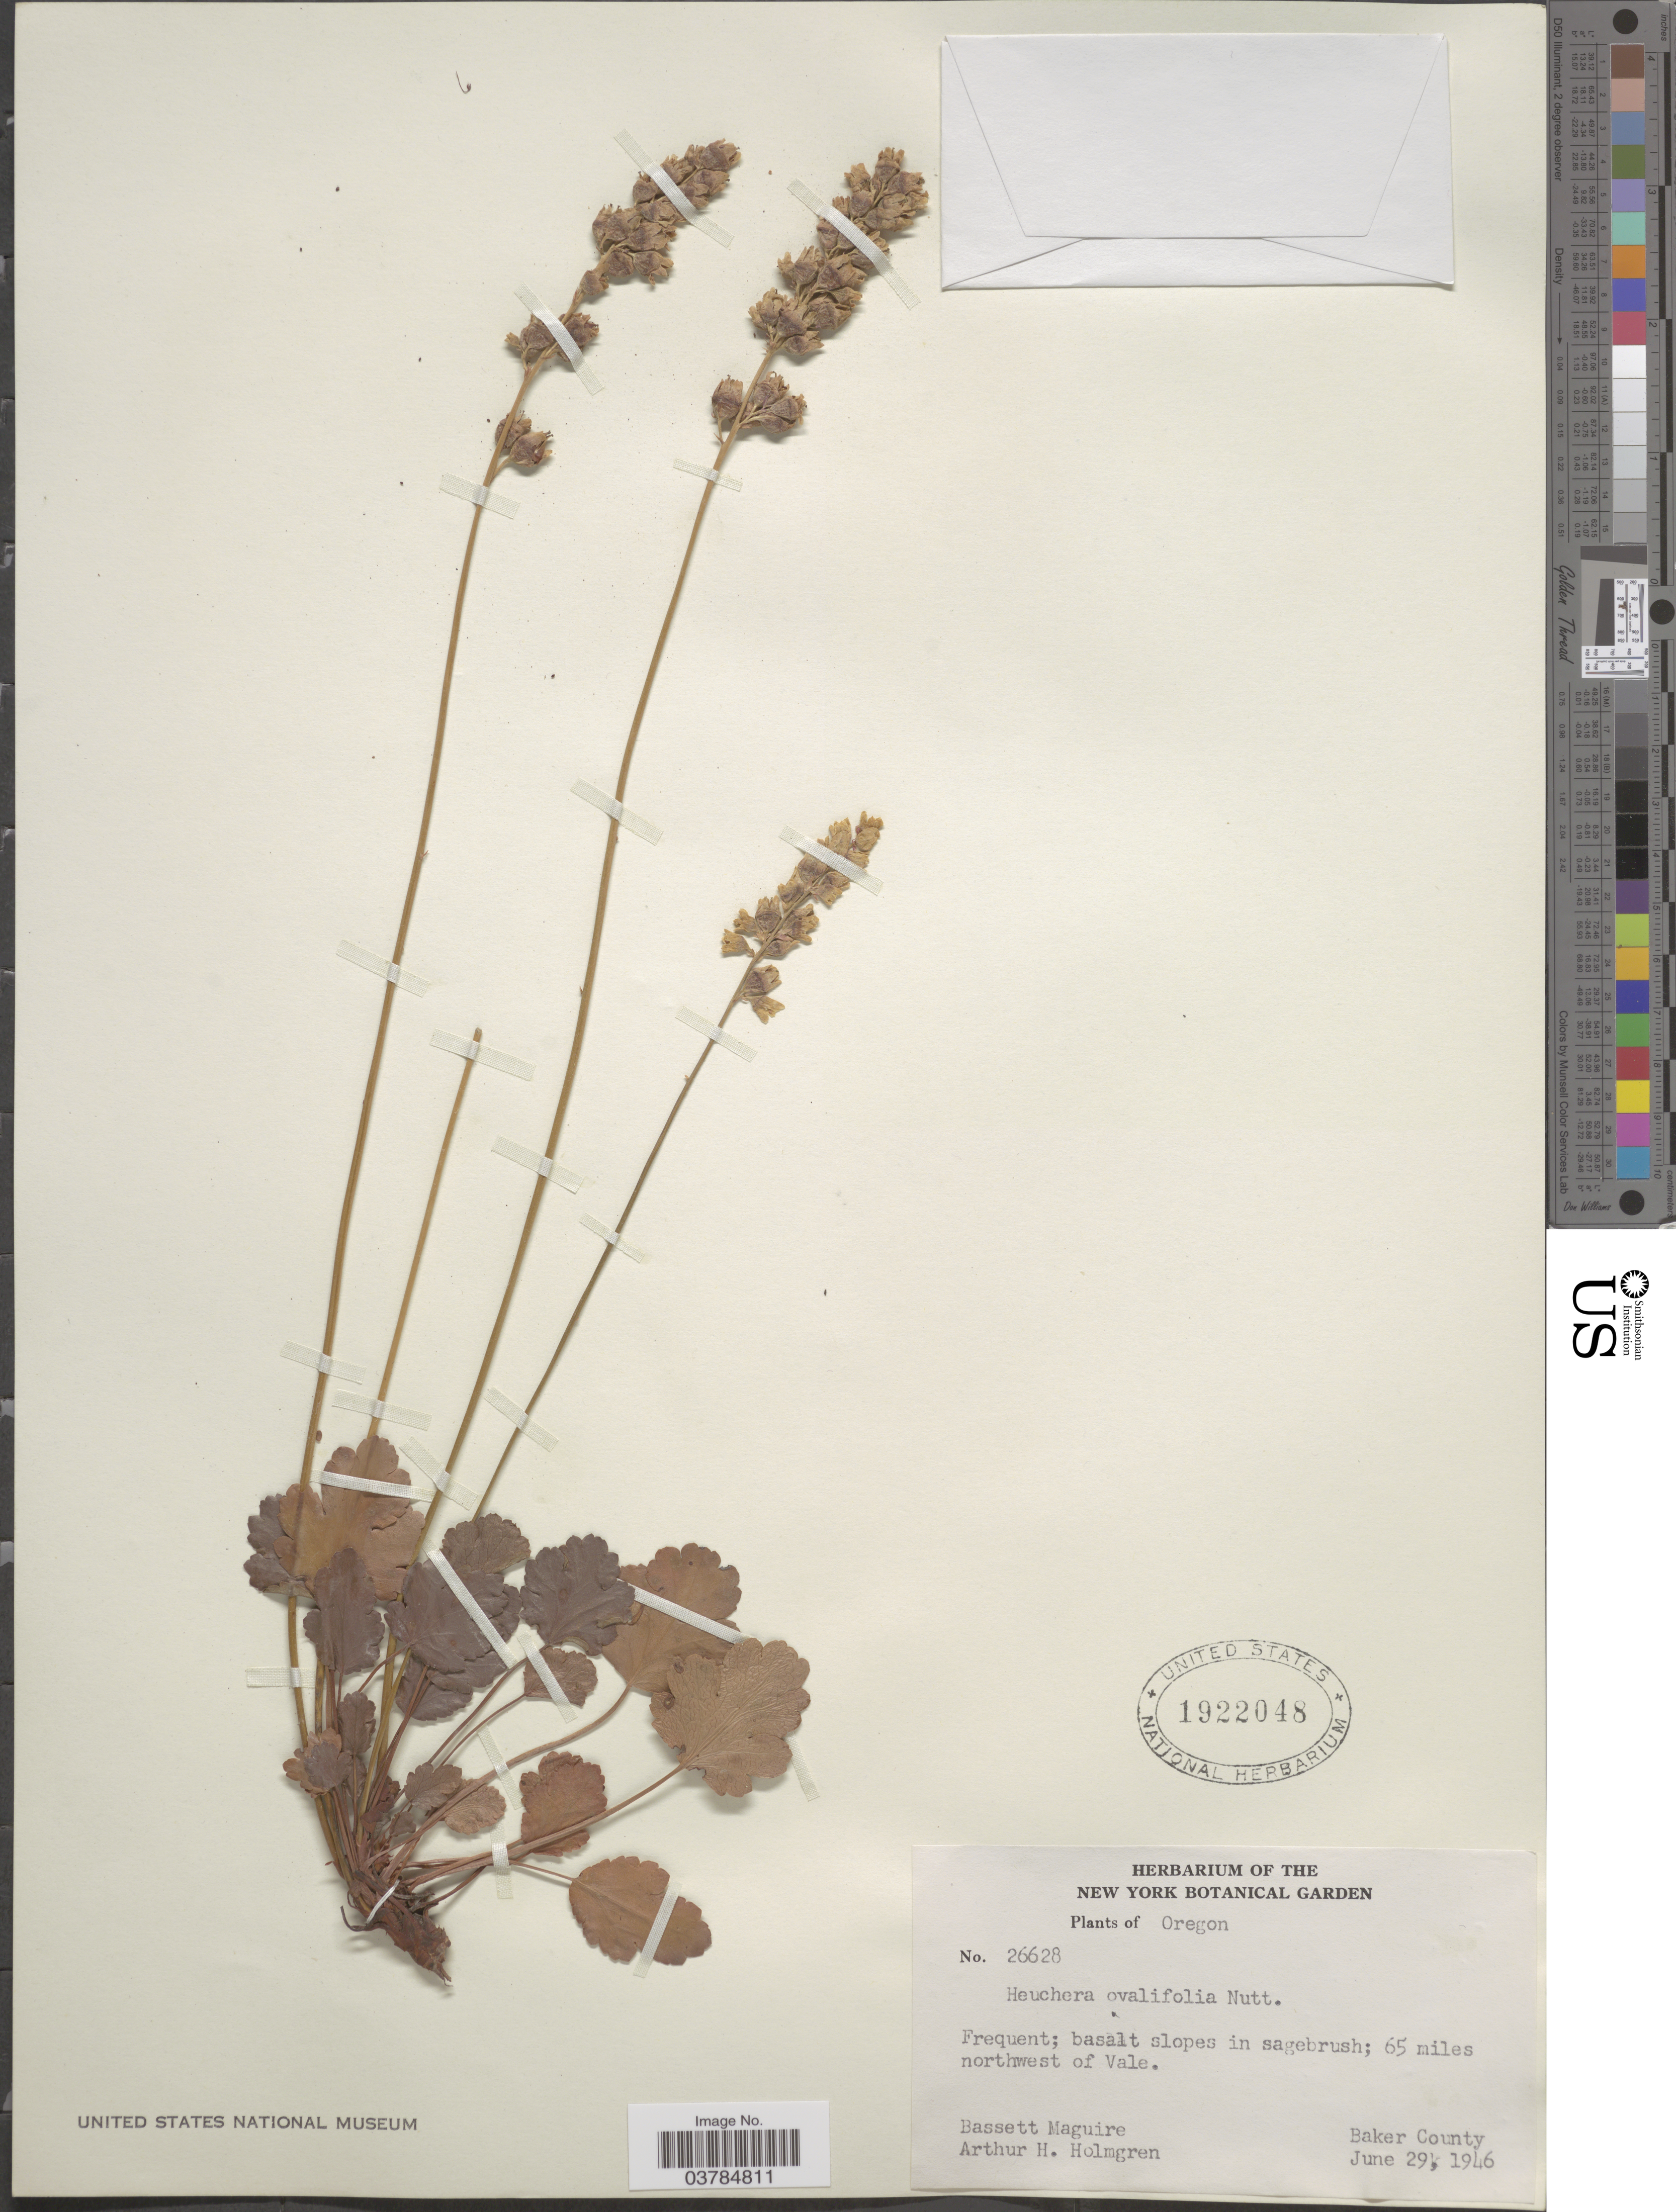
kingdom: Plantae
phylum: Tracheophyta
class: Magnoliopsida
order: Saxifragales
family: Saxifragaceae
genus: Heuchera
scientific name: Heuchera ovalifolia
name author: Torr. & A. Gray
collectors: B. Maguire & A. H. Holmgren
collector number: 26628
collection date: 1946-06-29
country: United States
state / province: Oregon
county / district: Baker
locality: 65 miles northwest of Vale. Baker County.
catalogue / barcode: US 1922048